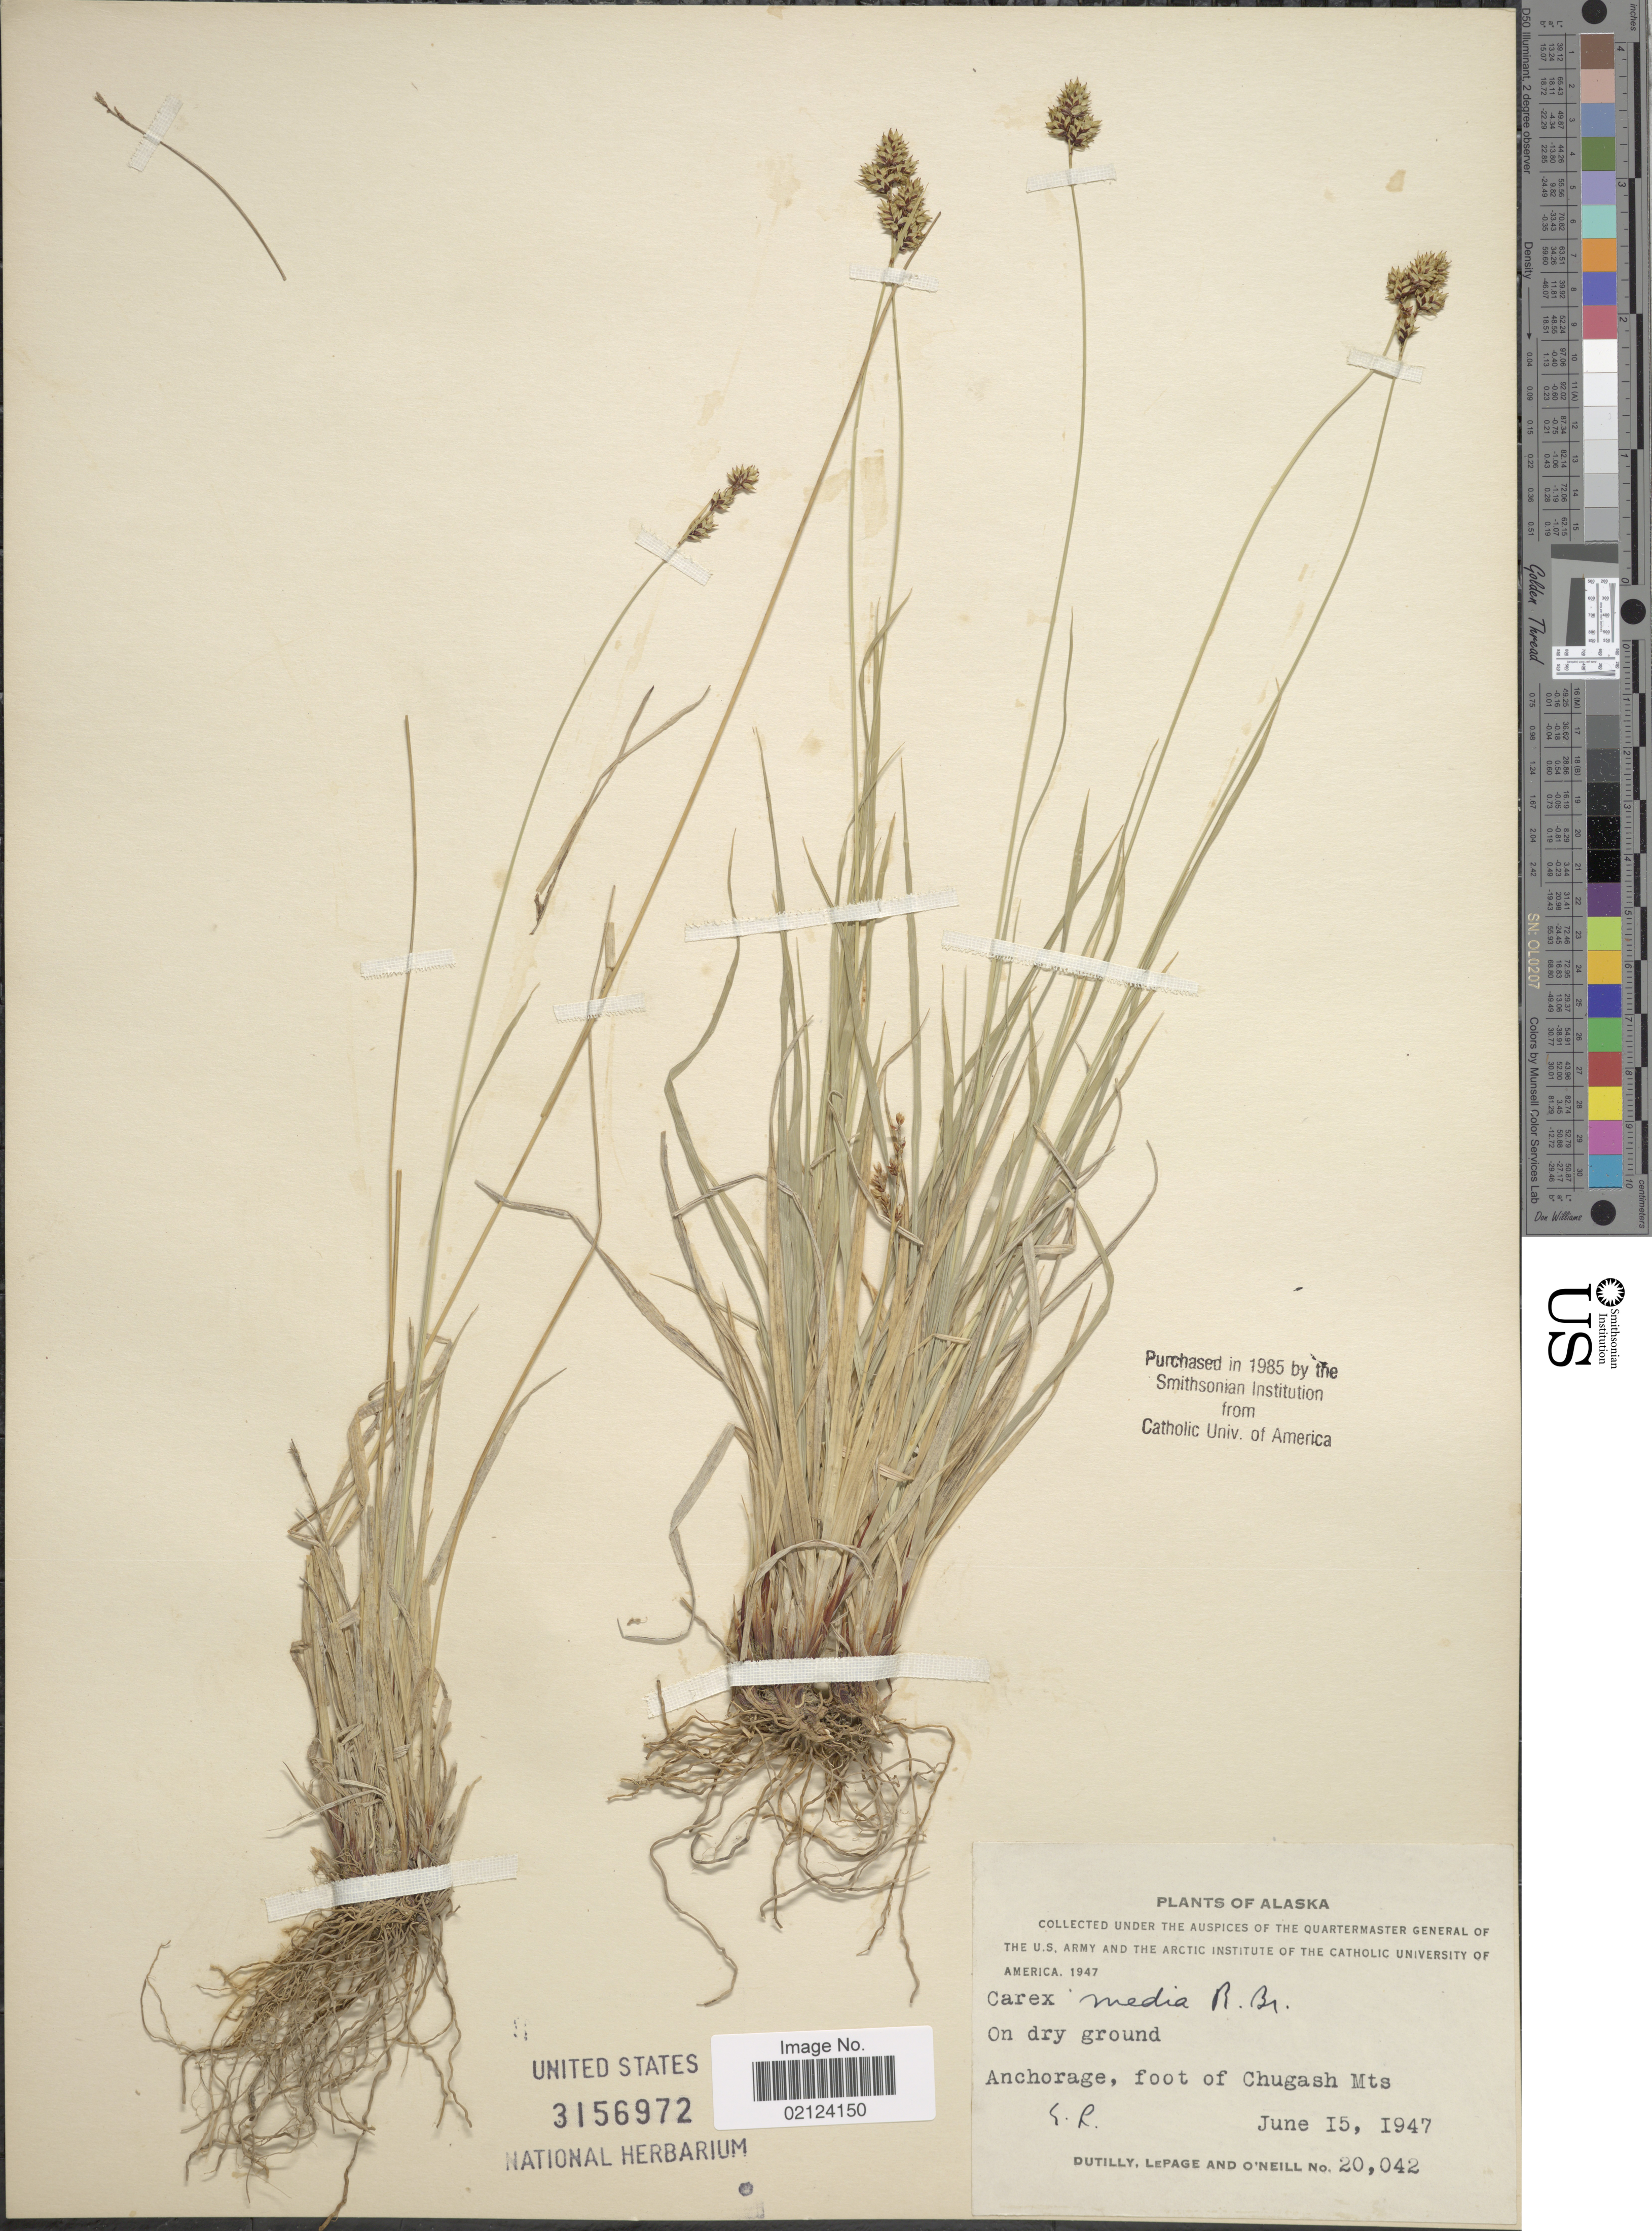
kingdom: Plantae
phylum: Tracheophyta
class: Liliopsida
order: Poales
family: Cyperaceae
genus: Carex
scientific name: Carex media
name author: R. Br.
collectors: -. Dutilly, -. LePage & O' Neill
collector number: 20042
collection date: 1947-06-15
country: United States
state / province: Alaska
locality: Anchorage, foot of Chugash Mts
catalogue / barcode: US 3156972